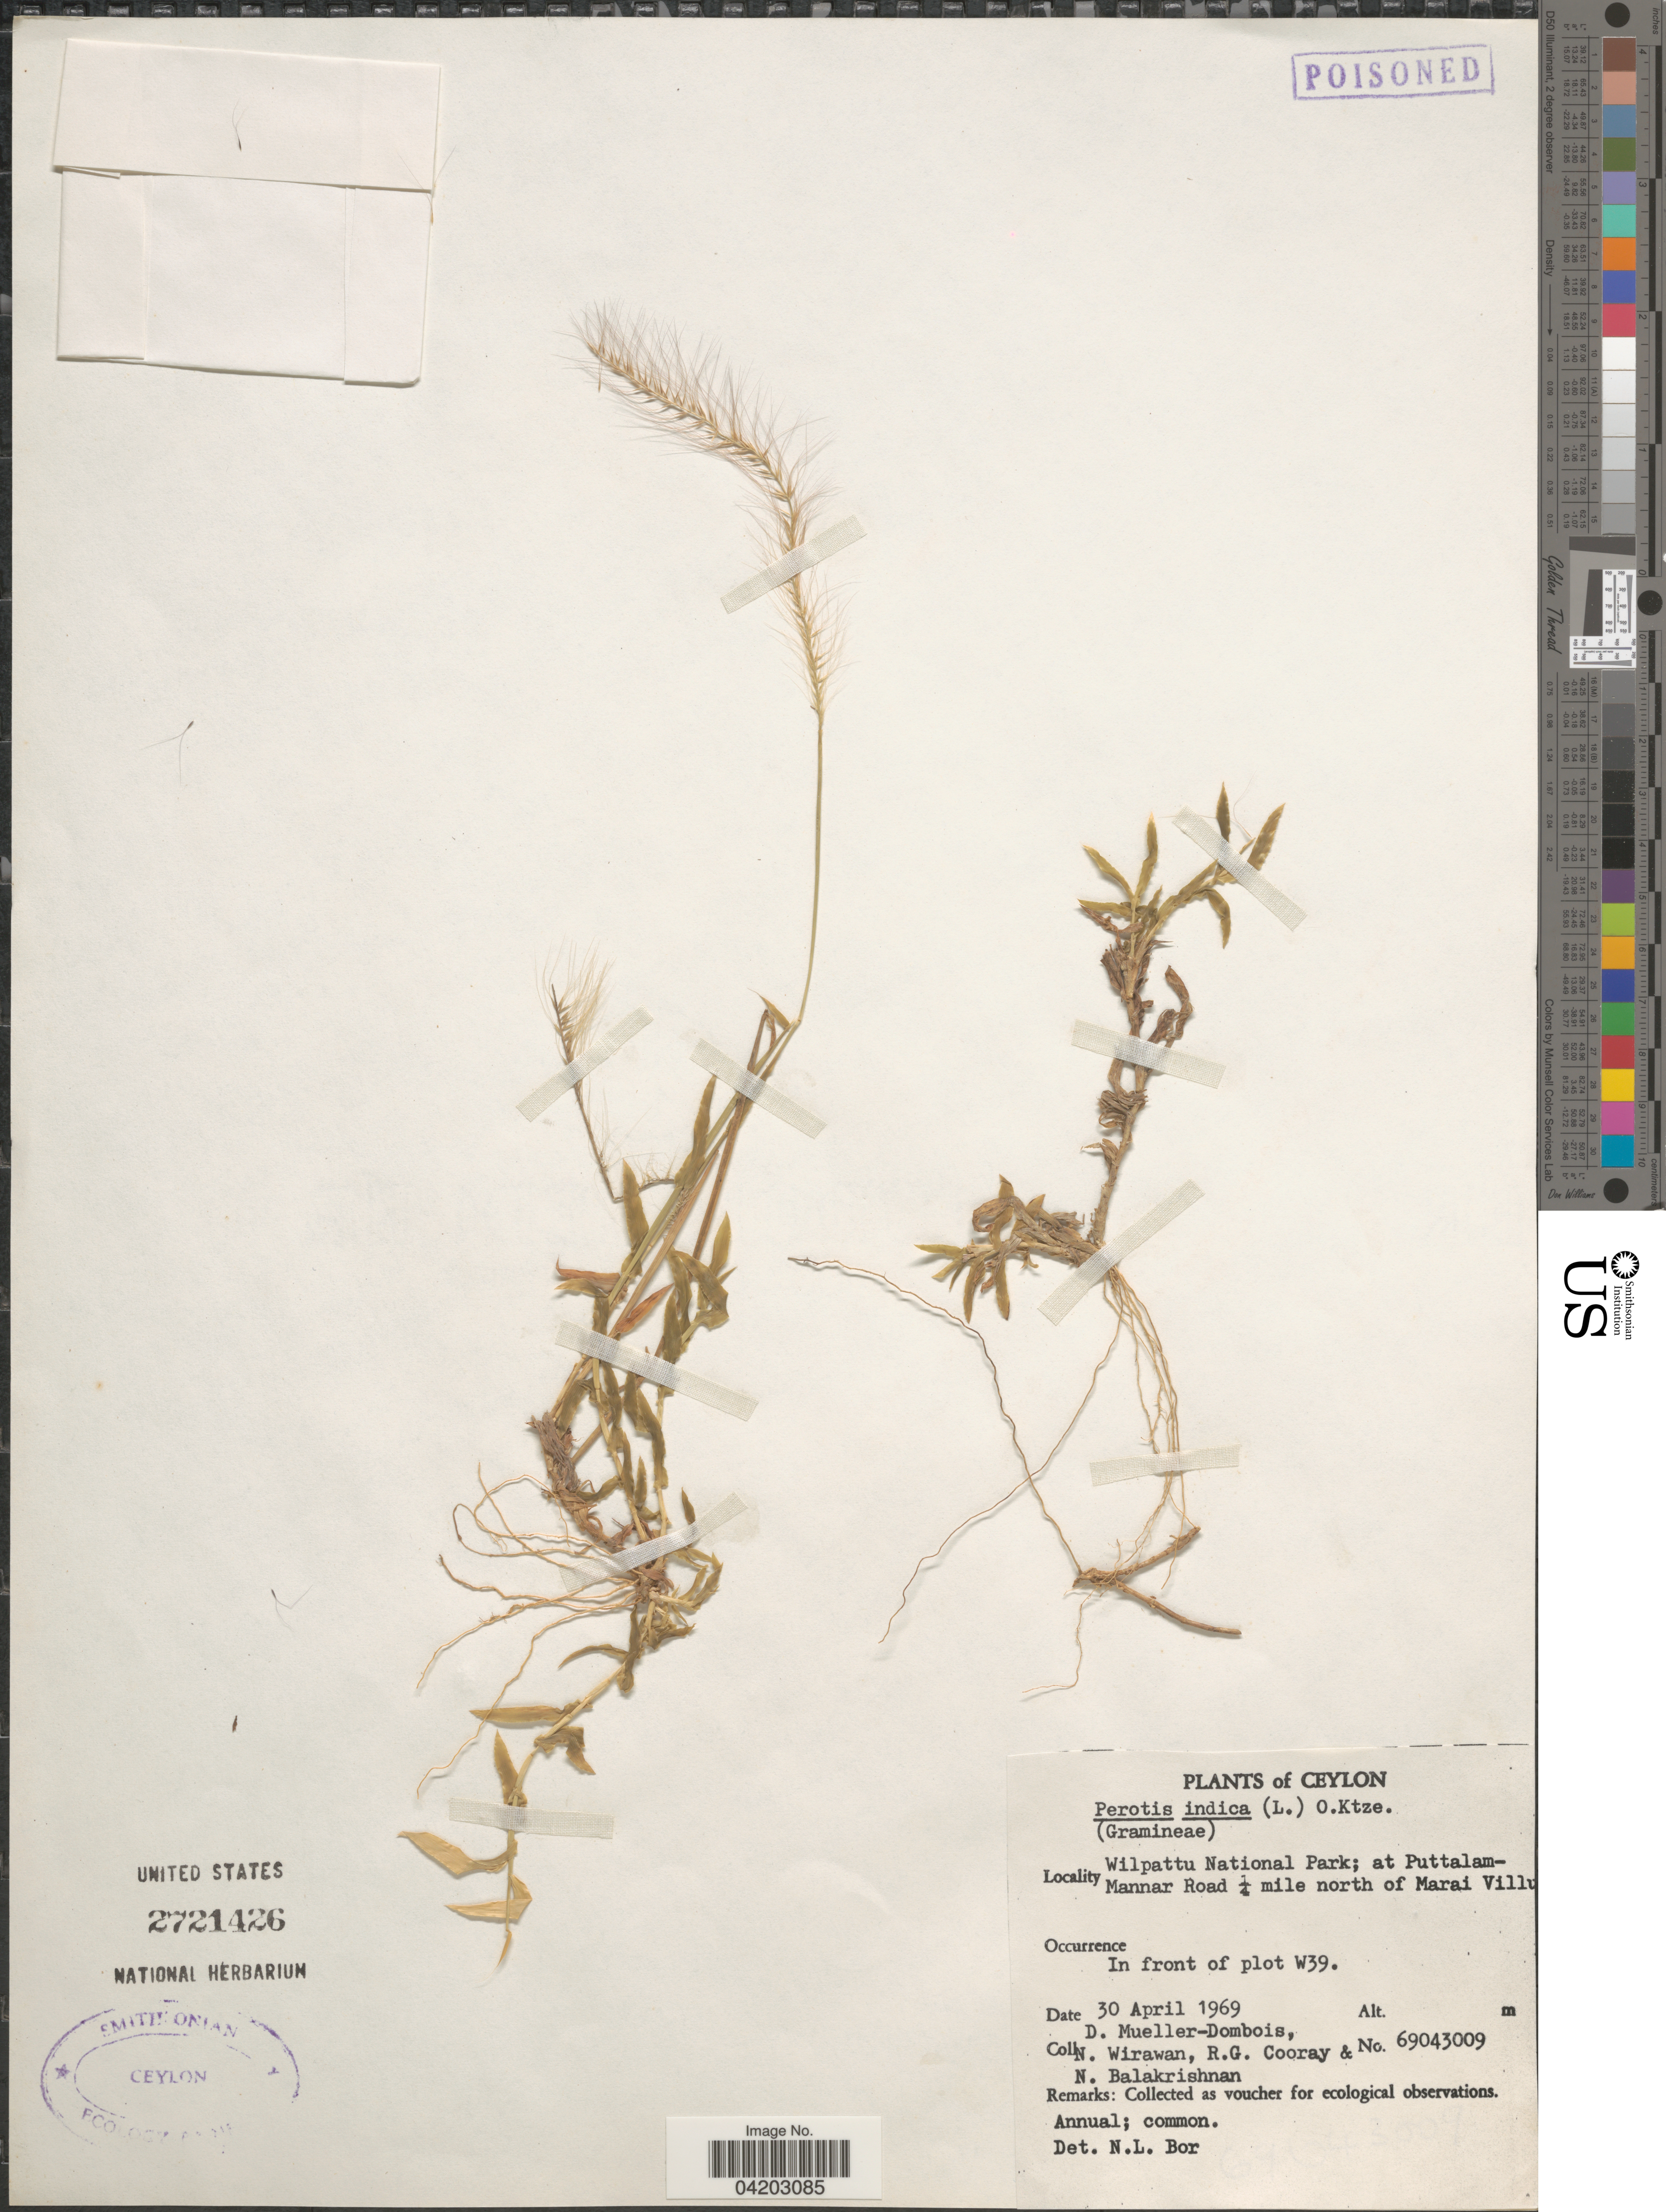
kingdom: Plantae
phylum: Tracheophyta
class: Liliopsida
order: Poales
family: Poaceae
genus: Perotis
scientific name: Perotis indica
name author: (L.) Kuntze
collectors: D. Mueller-Dombois, N. Wirawan, R. Cooray & N. Balakrishnan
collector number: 69043009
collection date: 1969-04-30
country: Sri Lanka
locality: Ceylon. Wilpattu National Park; at Puttalam-Mannar Road ¼ mile north of Marai Villu. In front of plot W39.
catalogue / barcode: US 2721426